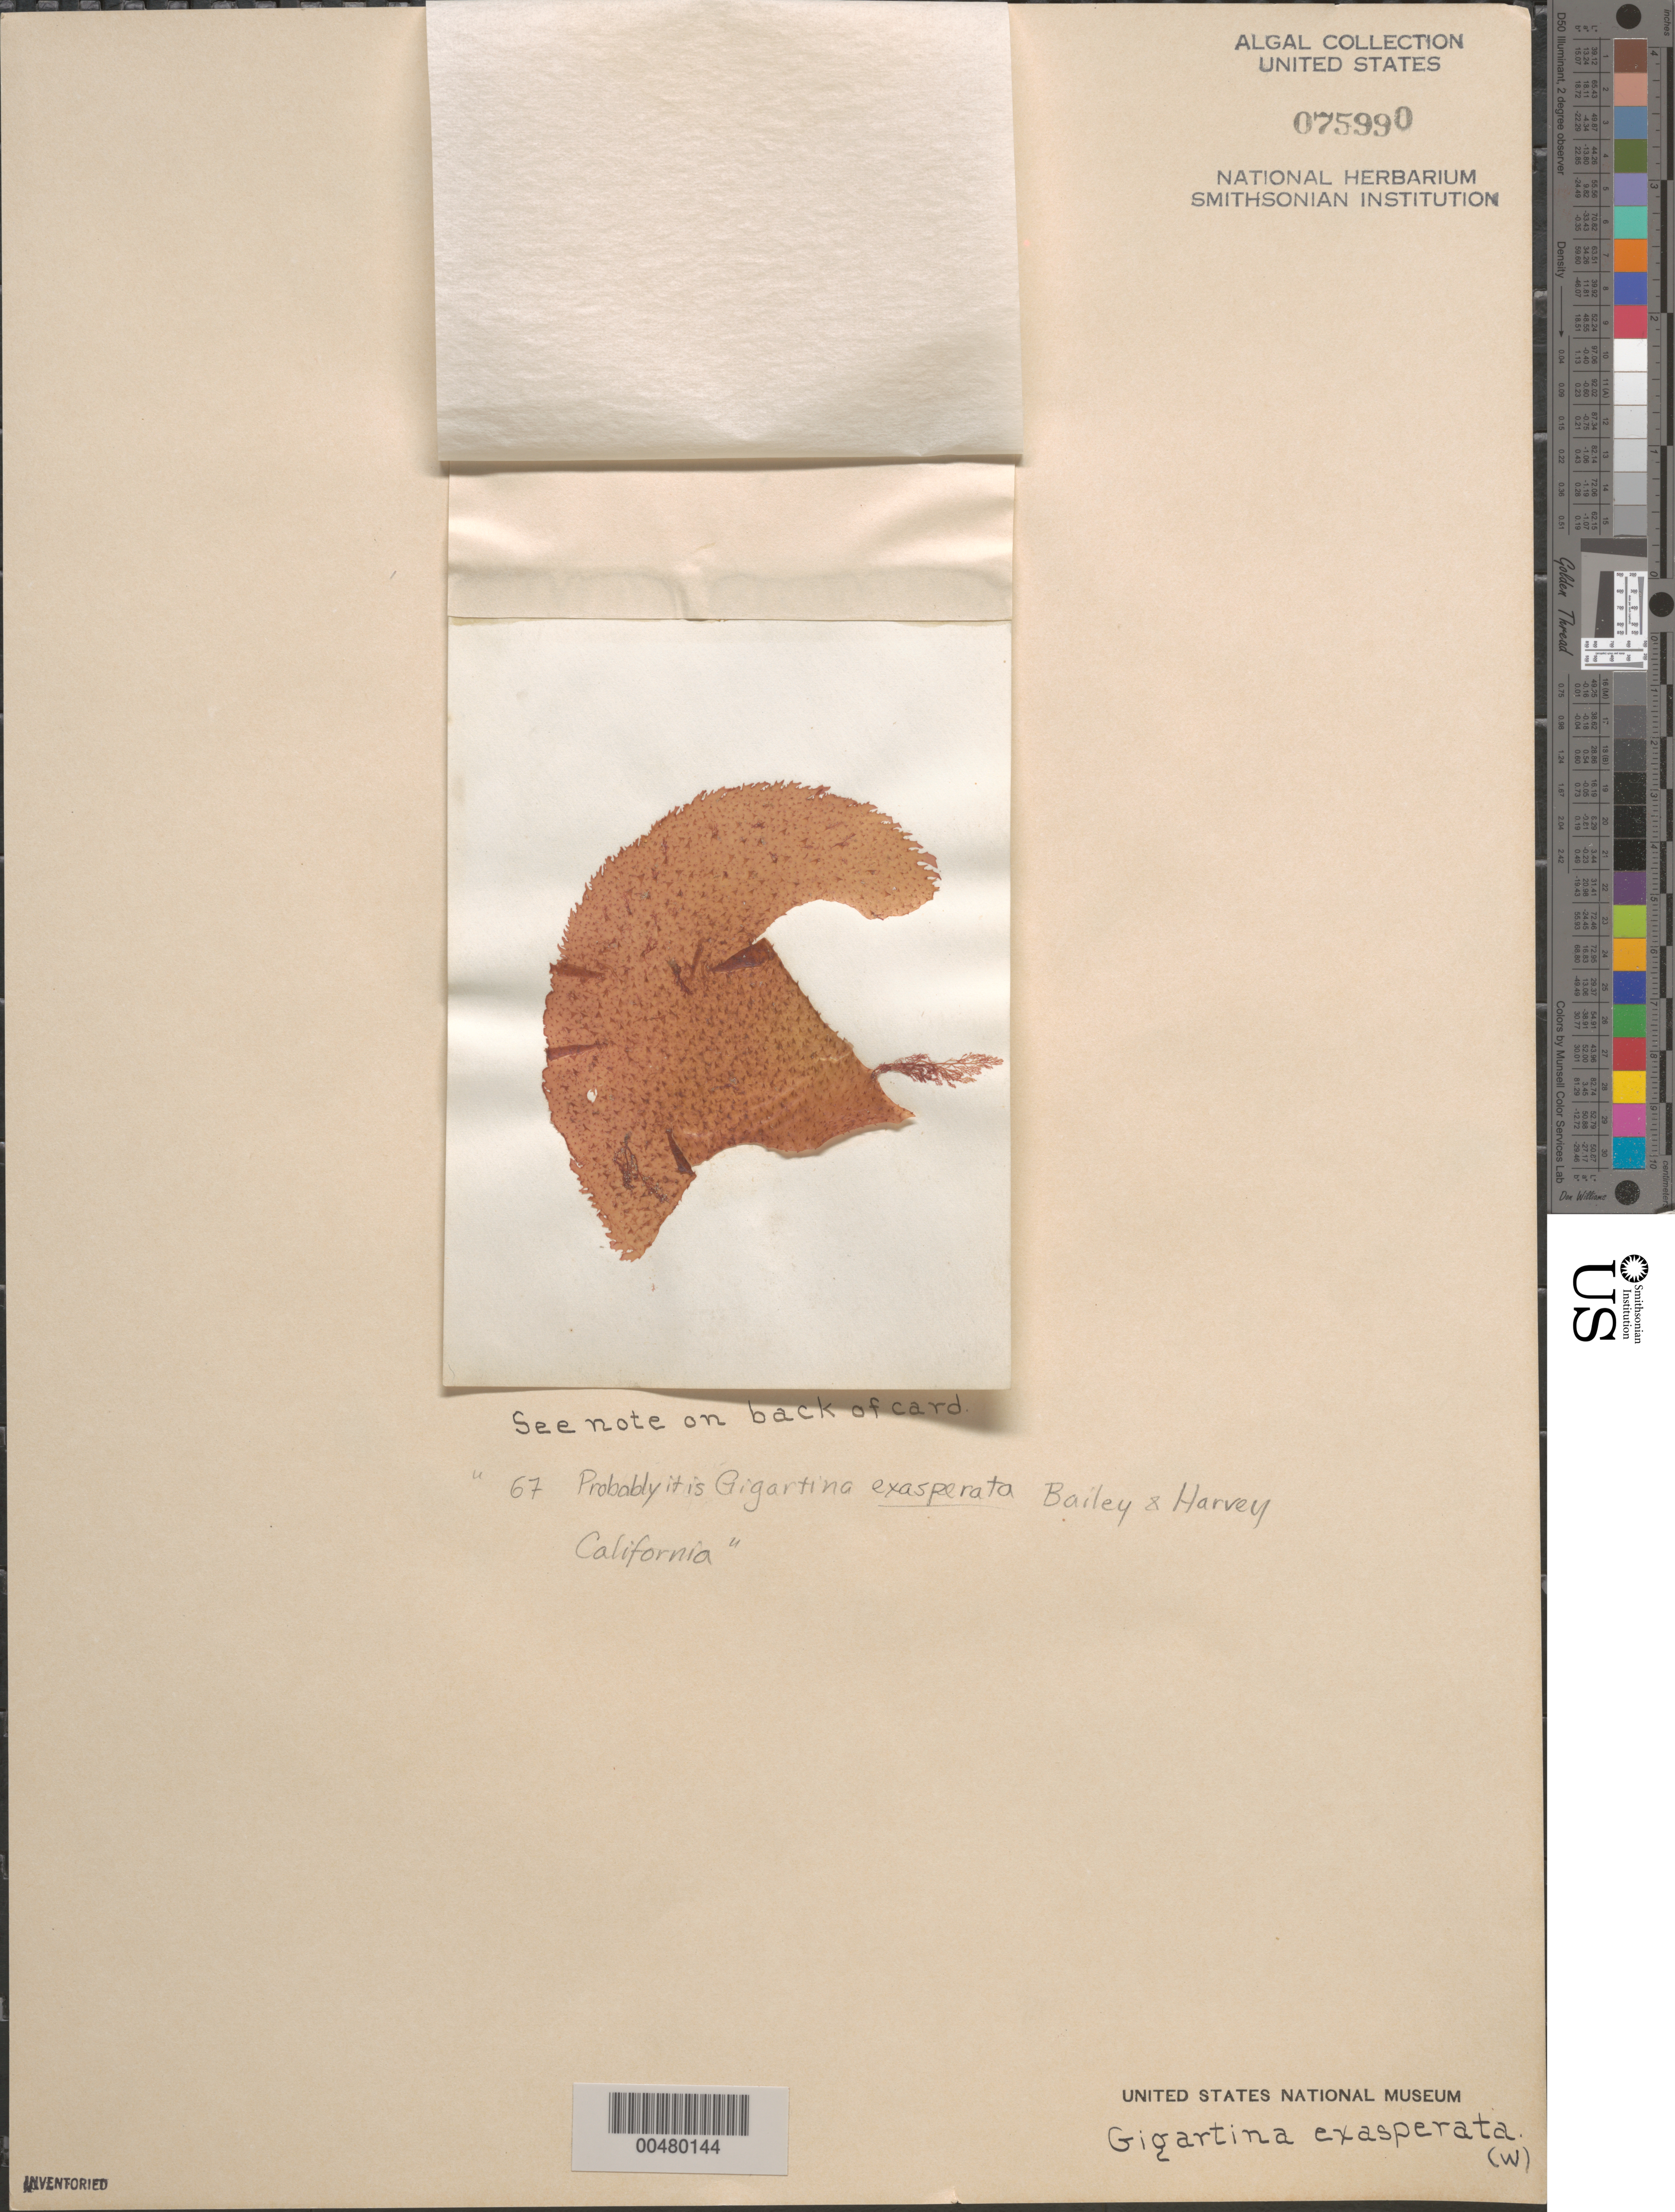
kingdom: Plantae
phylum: Rhodophyta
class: Florideophyceae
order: Gigartinales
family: Gigartinaceae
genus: Chondracanthus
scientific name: Chondracanthus exasperatus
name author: (Harv. & J. Bailey) J.R. Hughey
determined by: Algae name updating Project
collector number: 67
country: United States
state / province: California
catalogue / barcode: US 75990